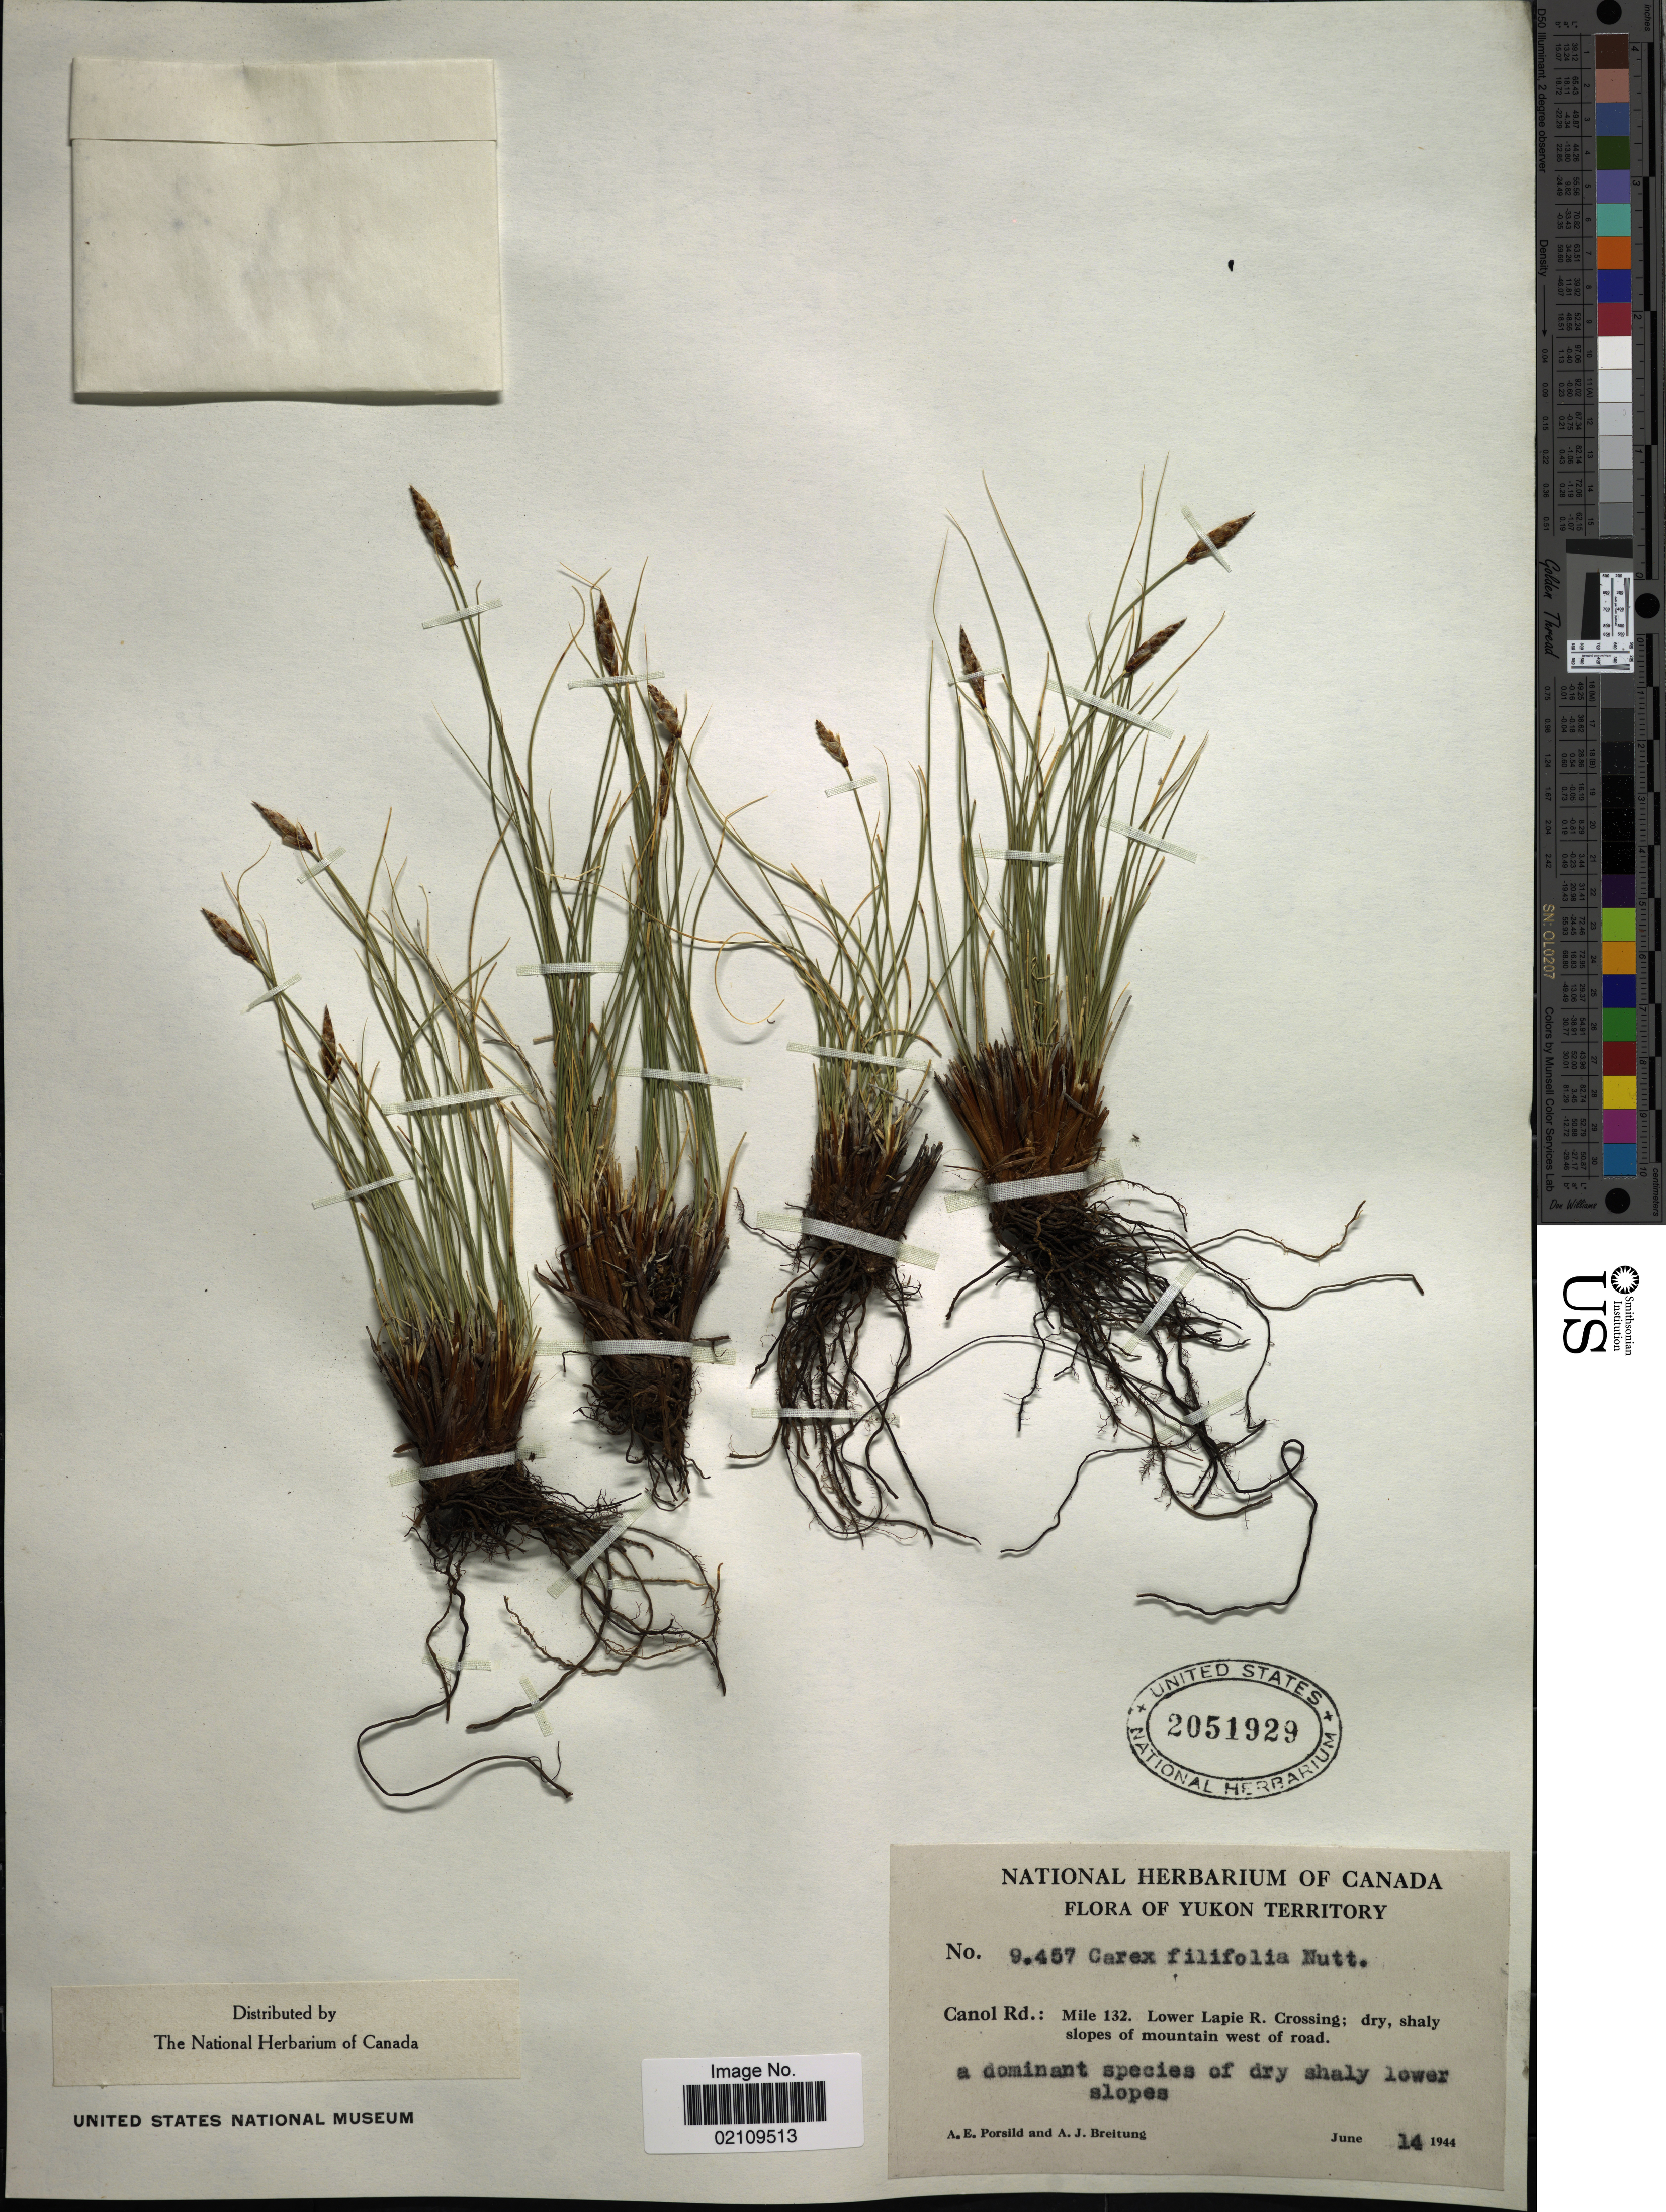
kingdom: Plantae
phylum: Tracheophyta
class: Liliopsida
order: Poales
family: Cyperaceae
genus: Carex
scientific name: Carex filifolia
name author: Nutt.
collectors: A. E. Porsild & A. Breitung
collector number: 9457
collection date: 1944-06-14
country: Canada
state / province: Yukon Territory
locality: Canol Rd: Mile 132. Lower Lapi R. Crossing; dry, shaly slopes of mountain west of road, a dominant species of dry shaly lower slopes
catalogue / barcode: US 2051929